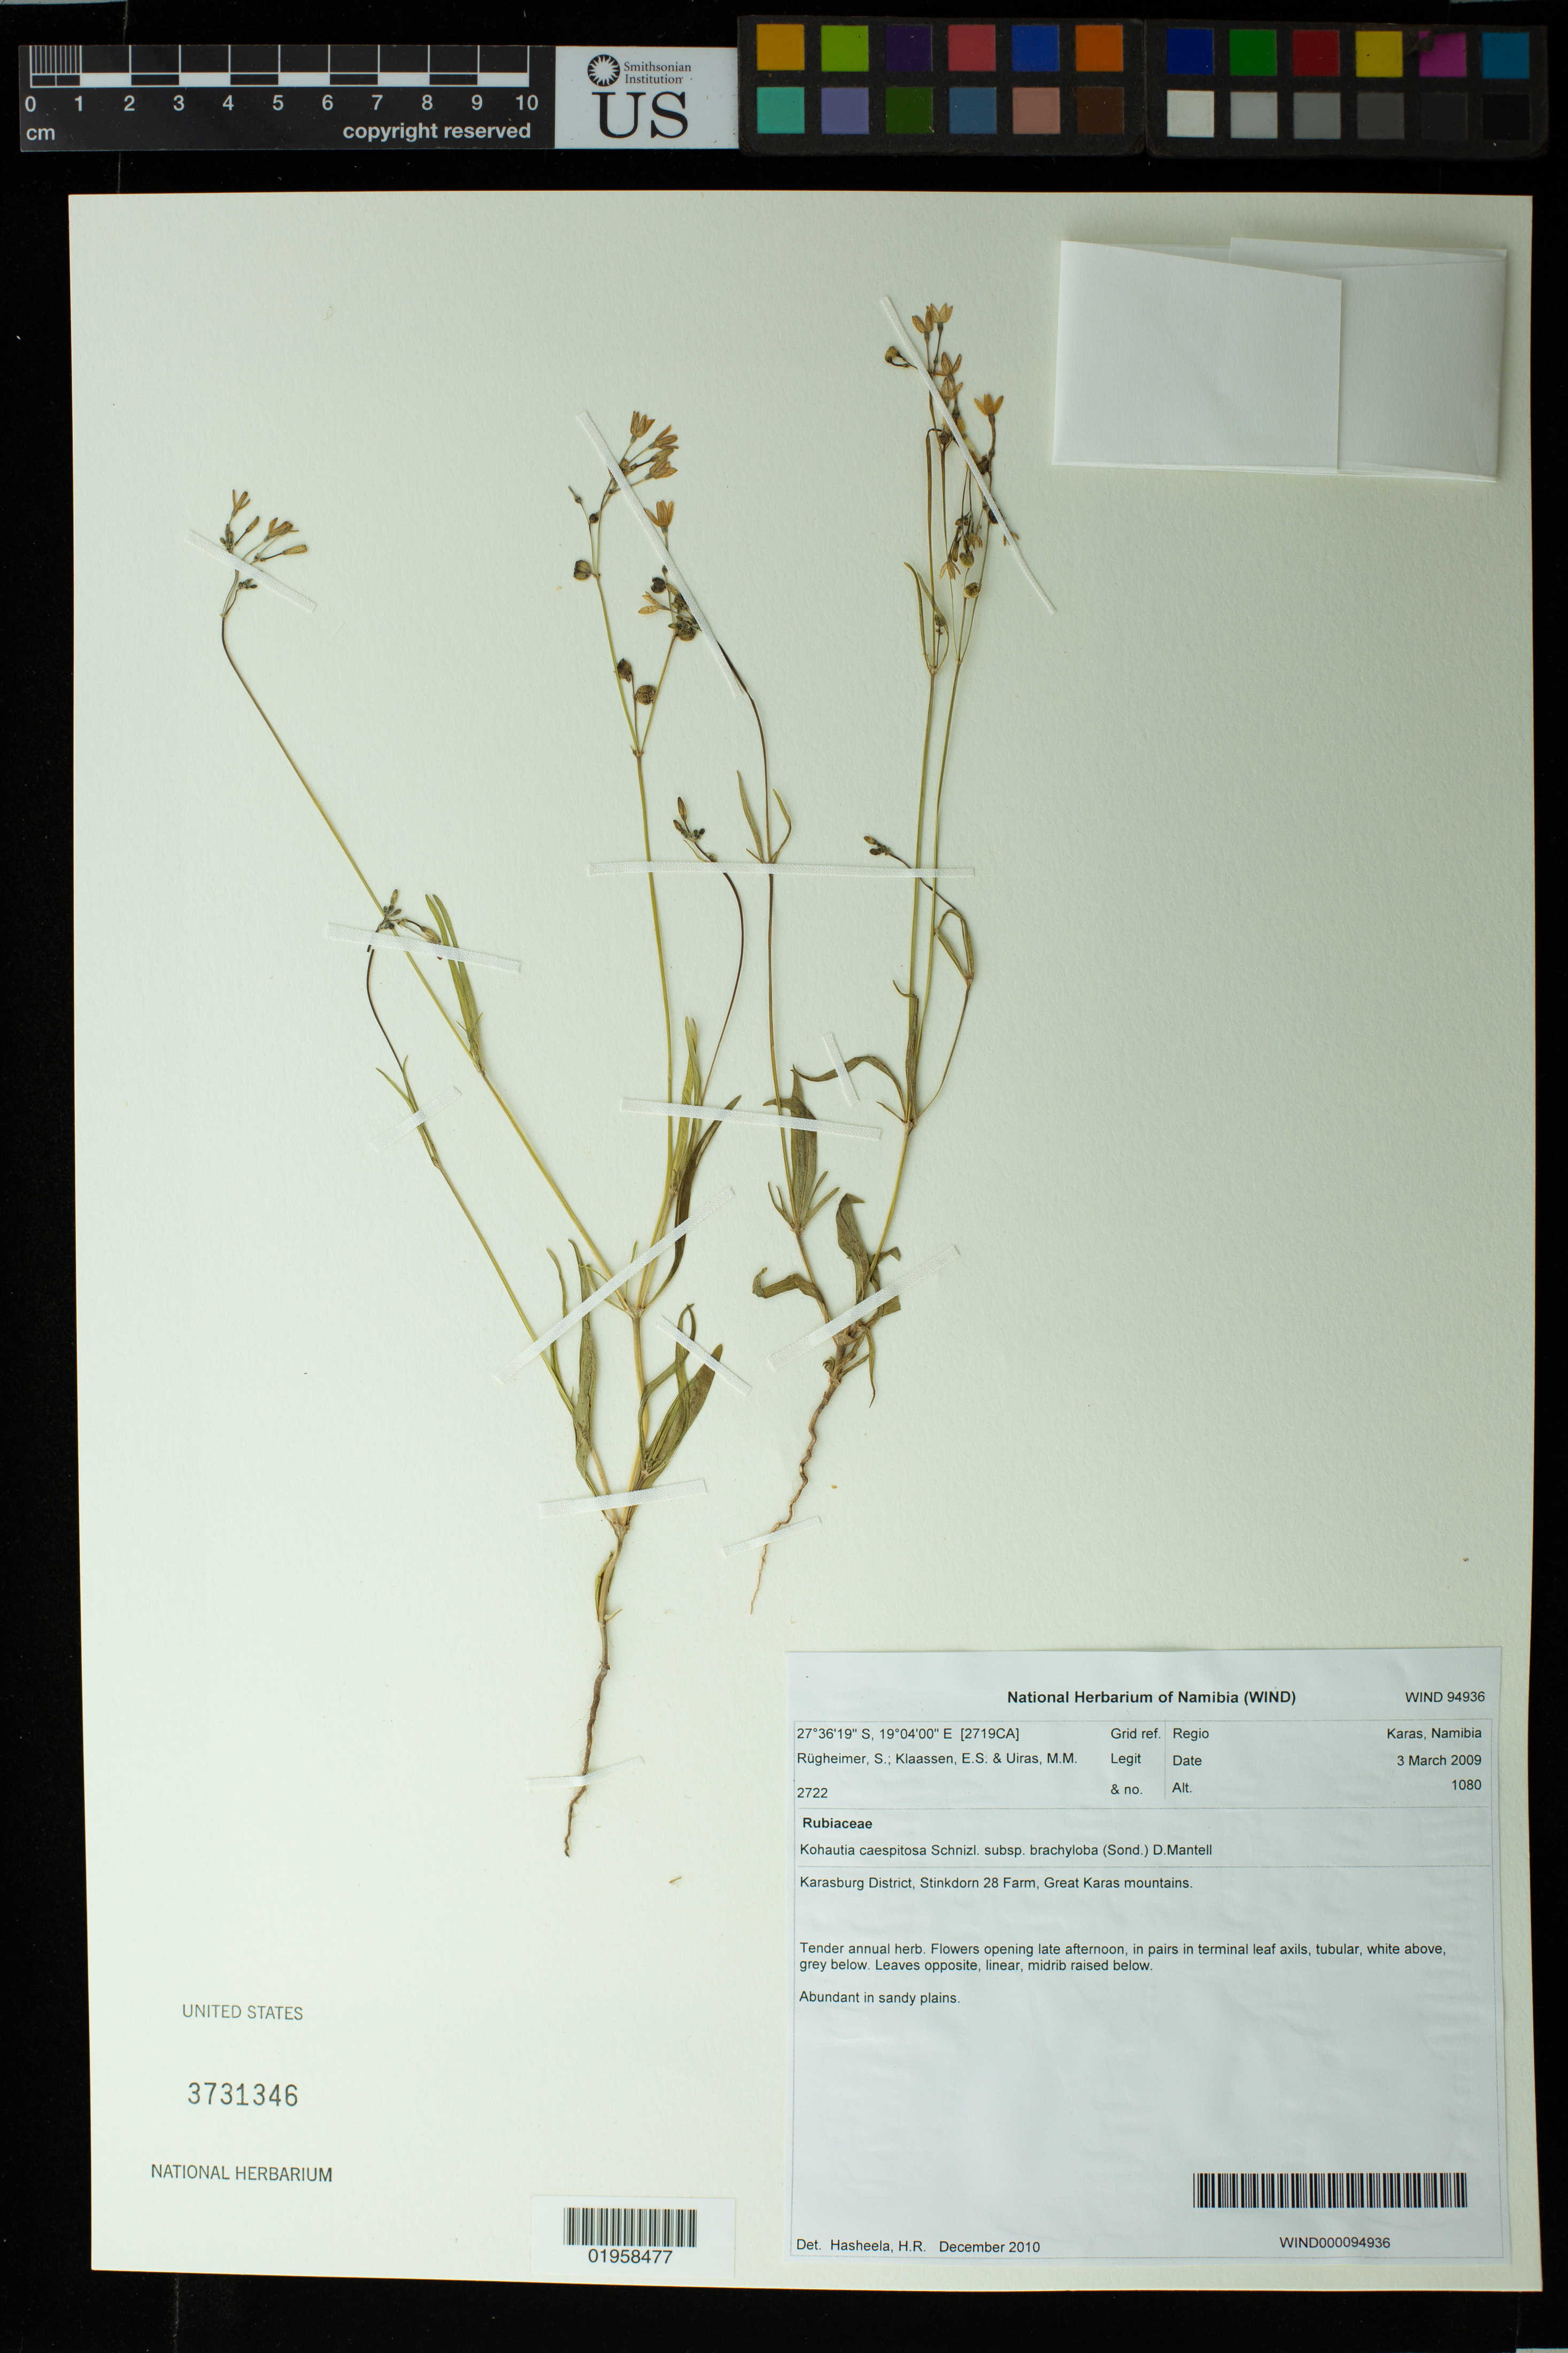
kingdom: Plantae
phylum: Tracheophyta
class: Magnoliopsida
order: Gentianales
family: Rubiaceae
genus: Kohautia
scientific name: Kohautia caespitosa subsp. brachyloba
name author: (Sond.) Mantell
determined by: Hasheela, H.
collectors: S. Rugheimer, E. S. Klaassen & M. Uiras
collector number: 2722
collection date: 2009-03-03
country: Namibia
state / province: Karas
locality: Karasburg District, Stinkdorn 29 Farm, Great Karas Mountains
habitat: Abundant in sandy plains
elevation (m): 1080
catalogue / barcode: US 3731346